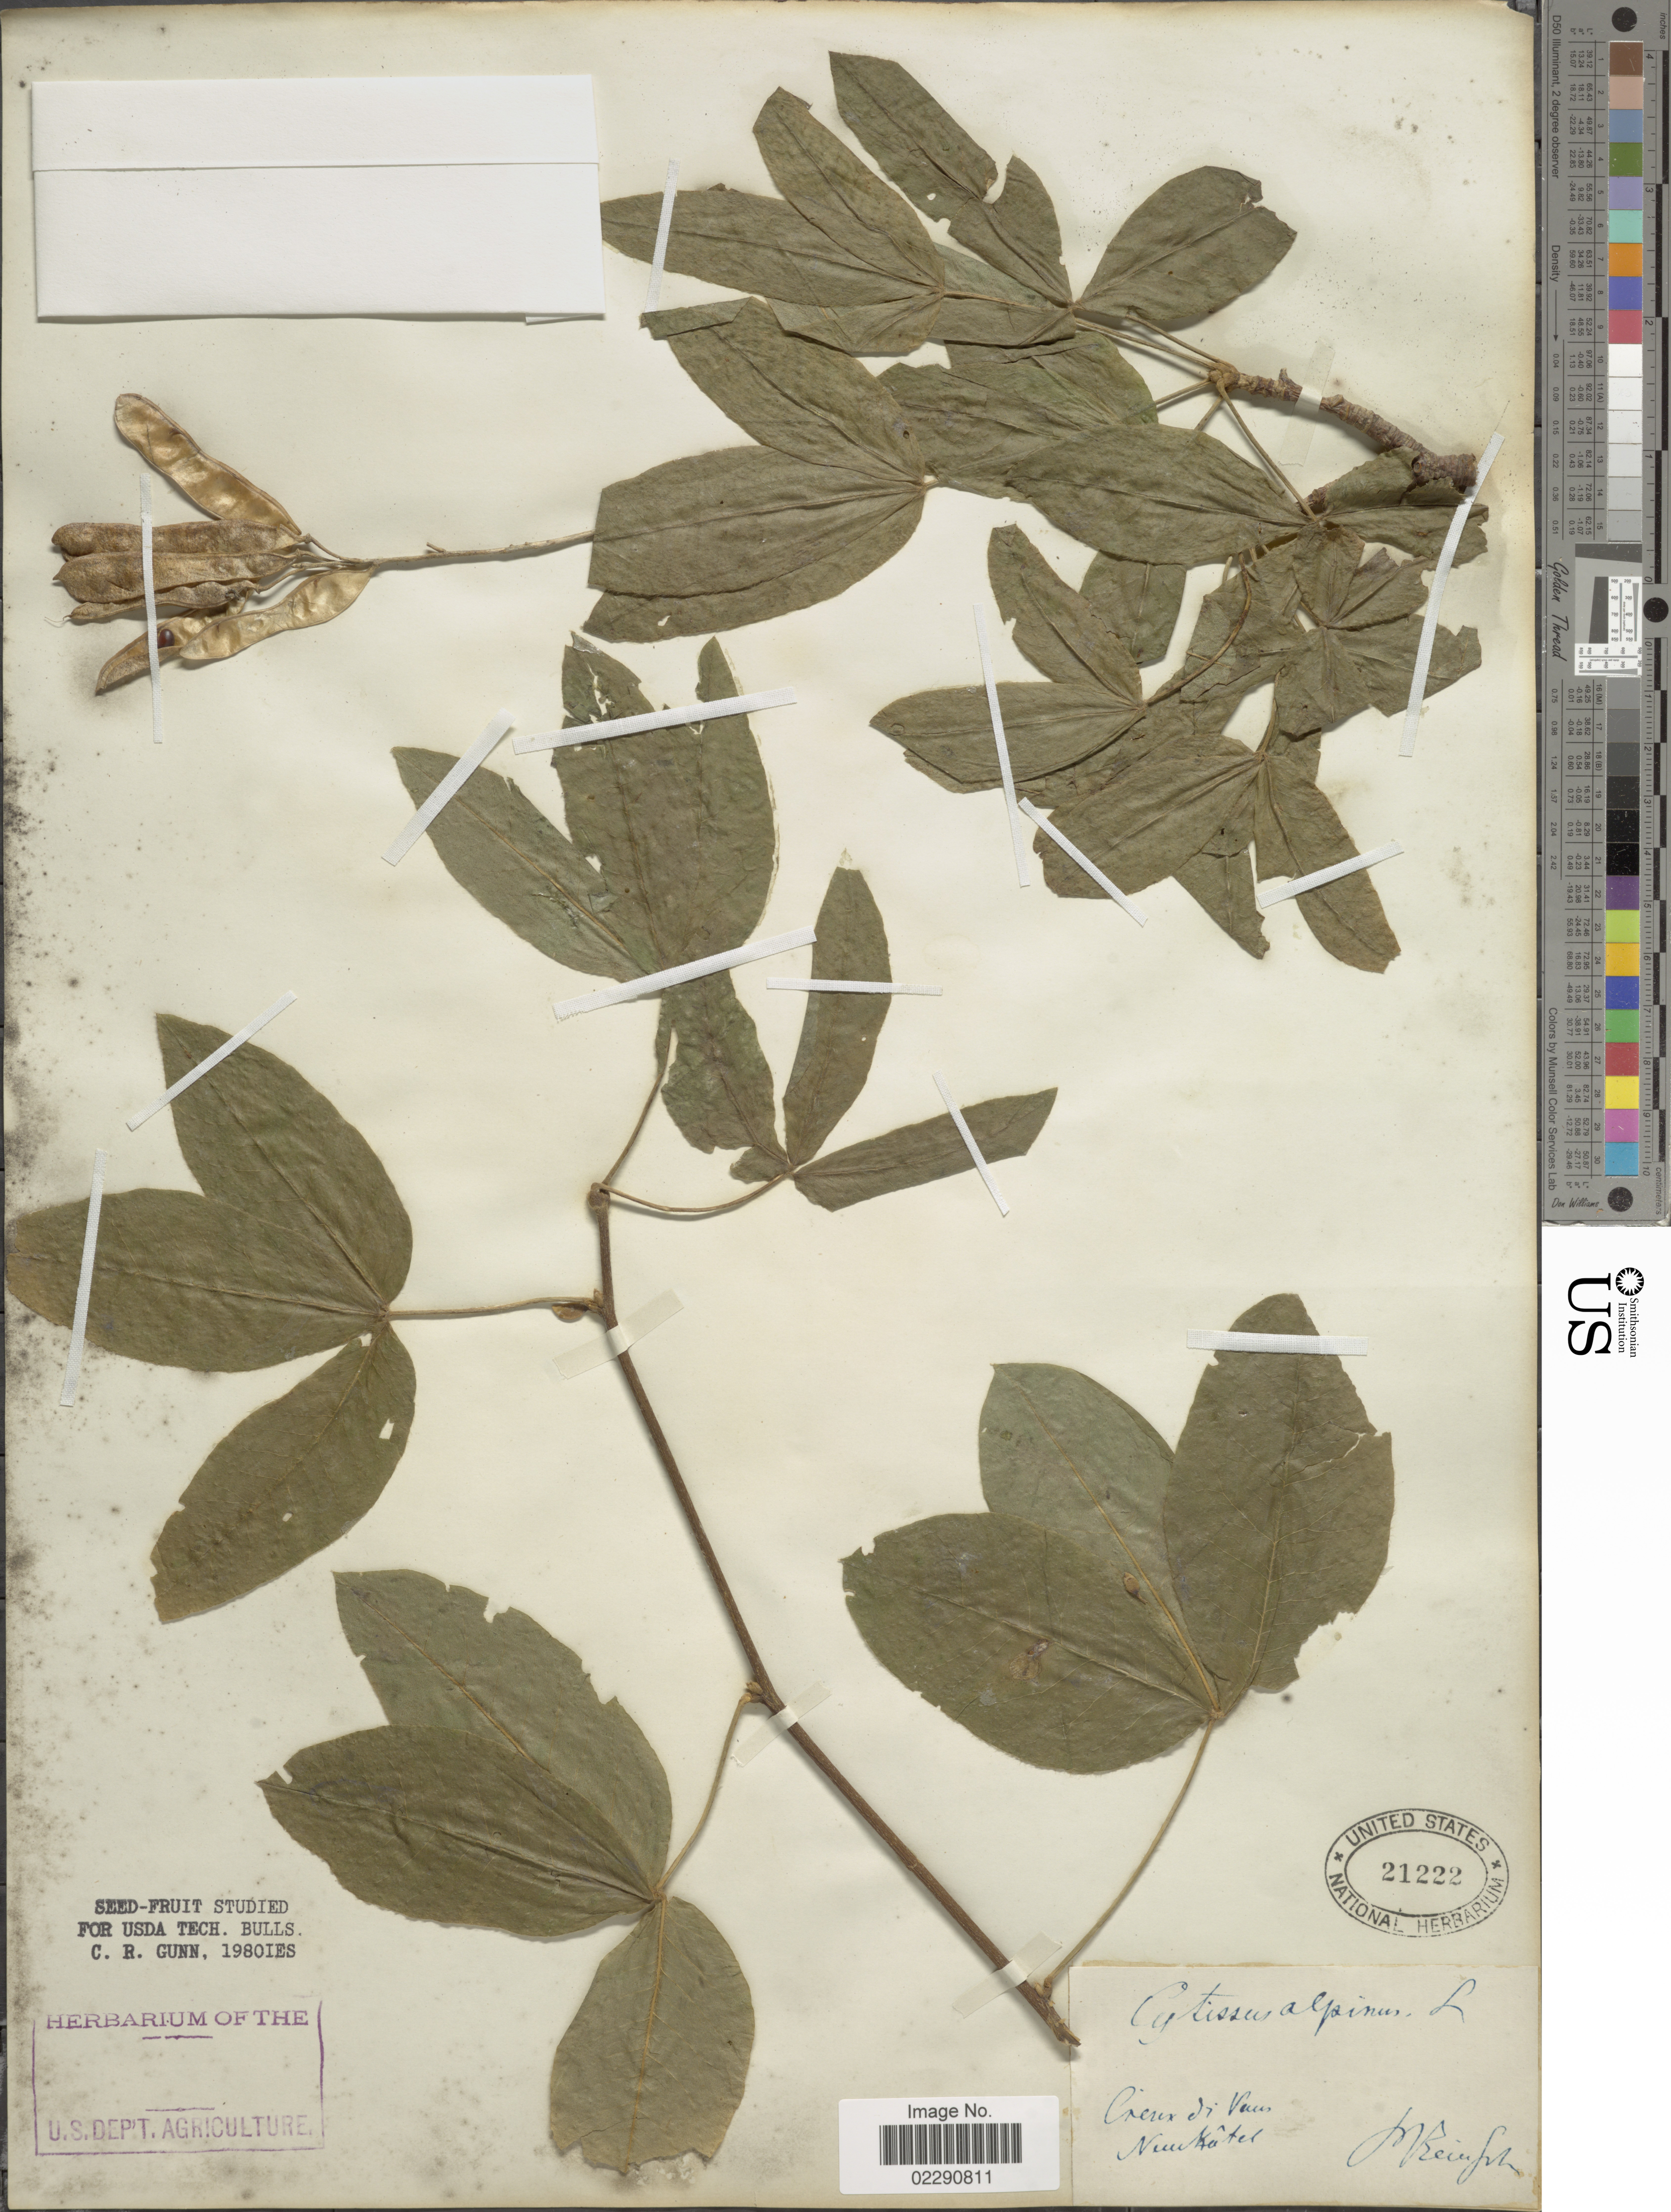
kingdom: Plantae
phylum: Tracheophyta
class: Magnoliopsida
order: Fabales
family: Fabaceae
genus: Laburnum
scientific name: Laburnum alpinum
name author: (Mill.) Bercht. & J. Presl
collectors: M. Reinsch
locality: Creux di Vaus, Newkatel [interpreted]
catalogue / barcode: US 21222